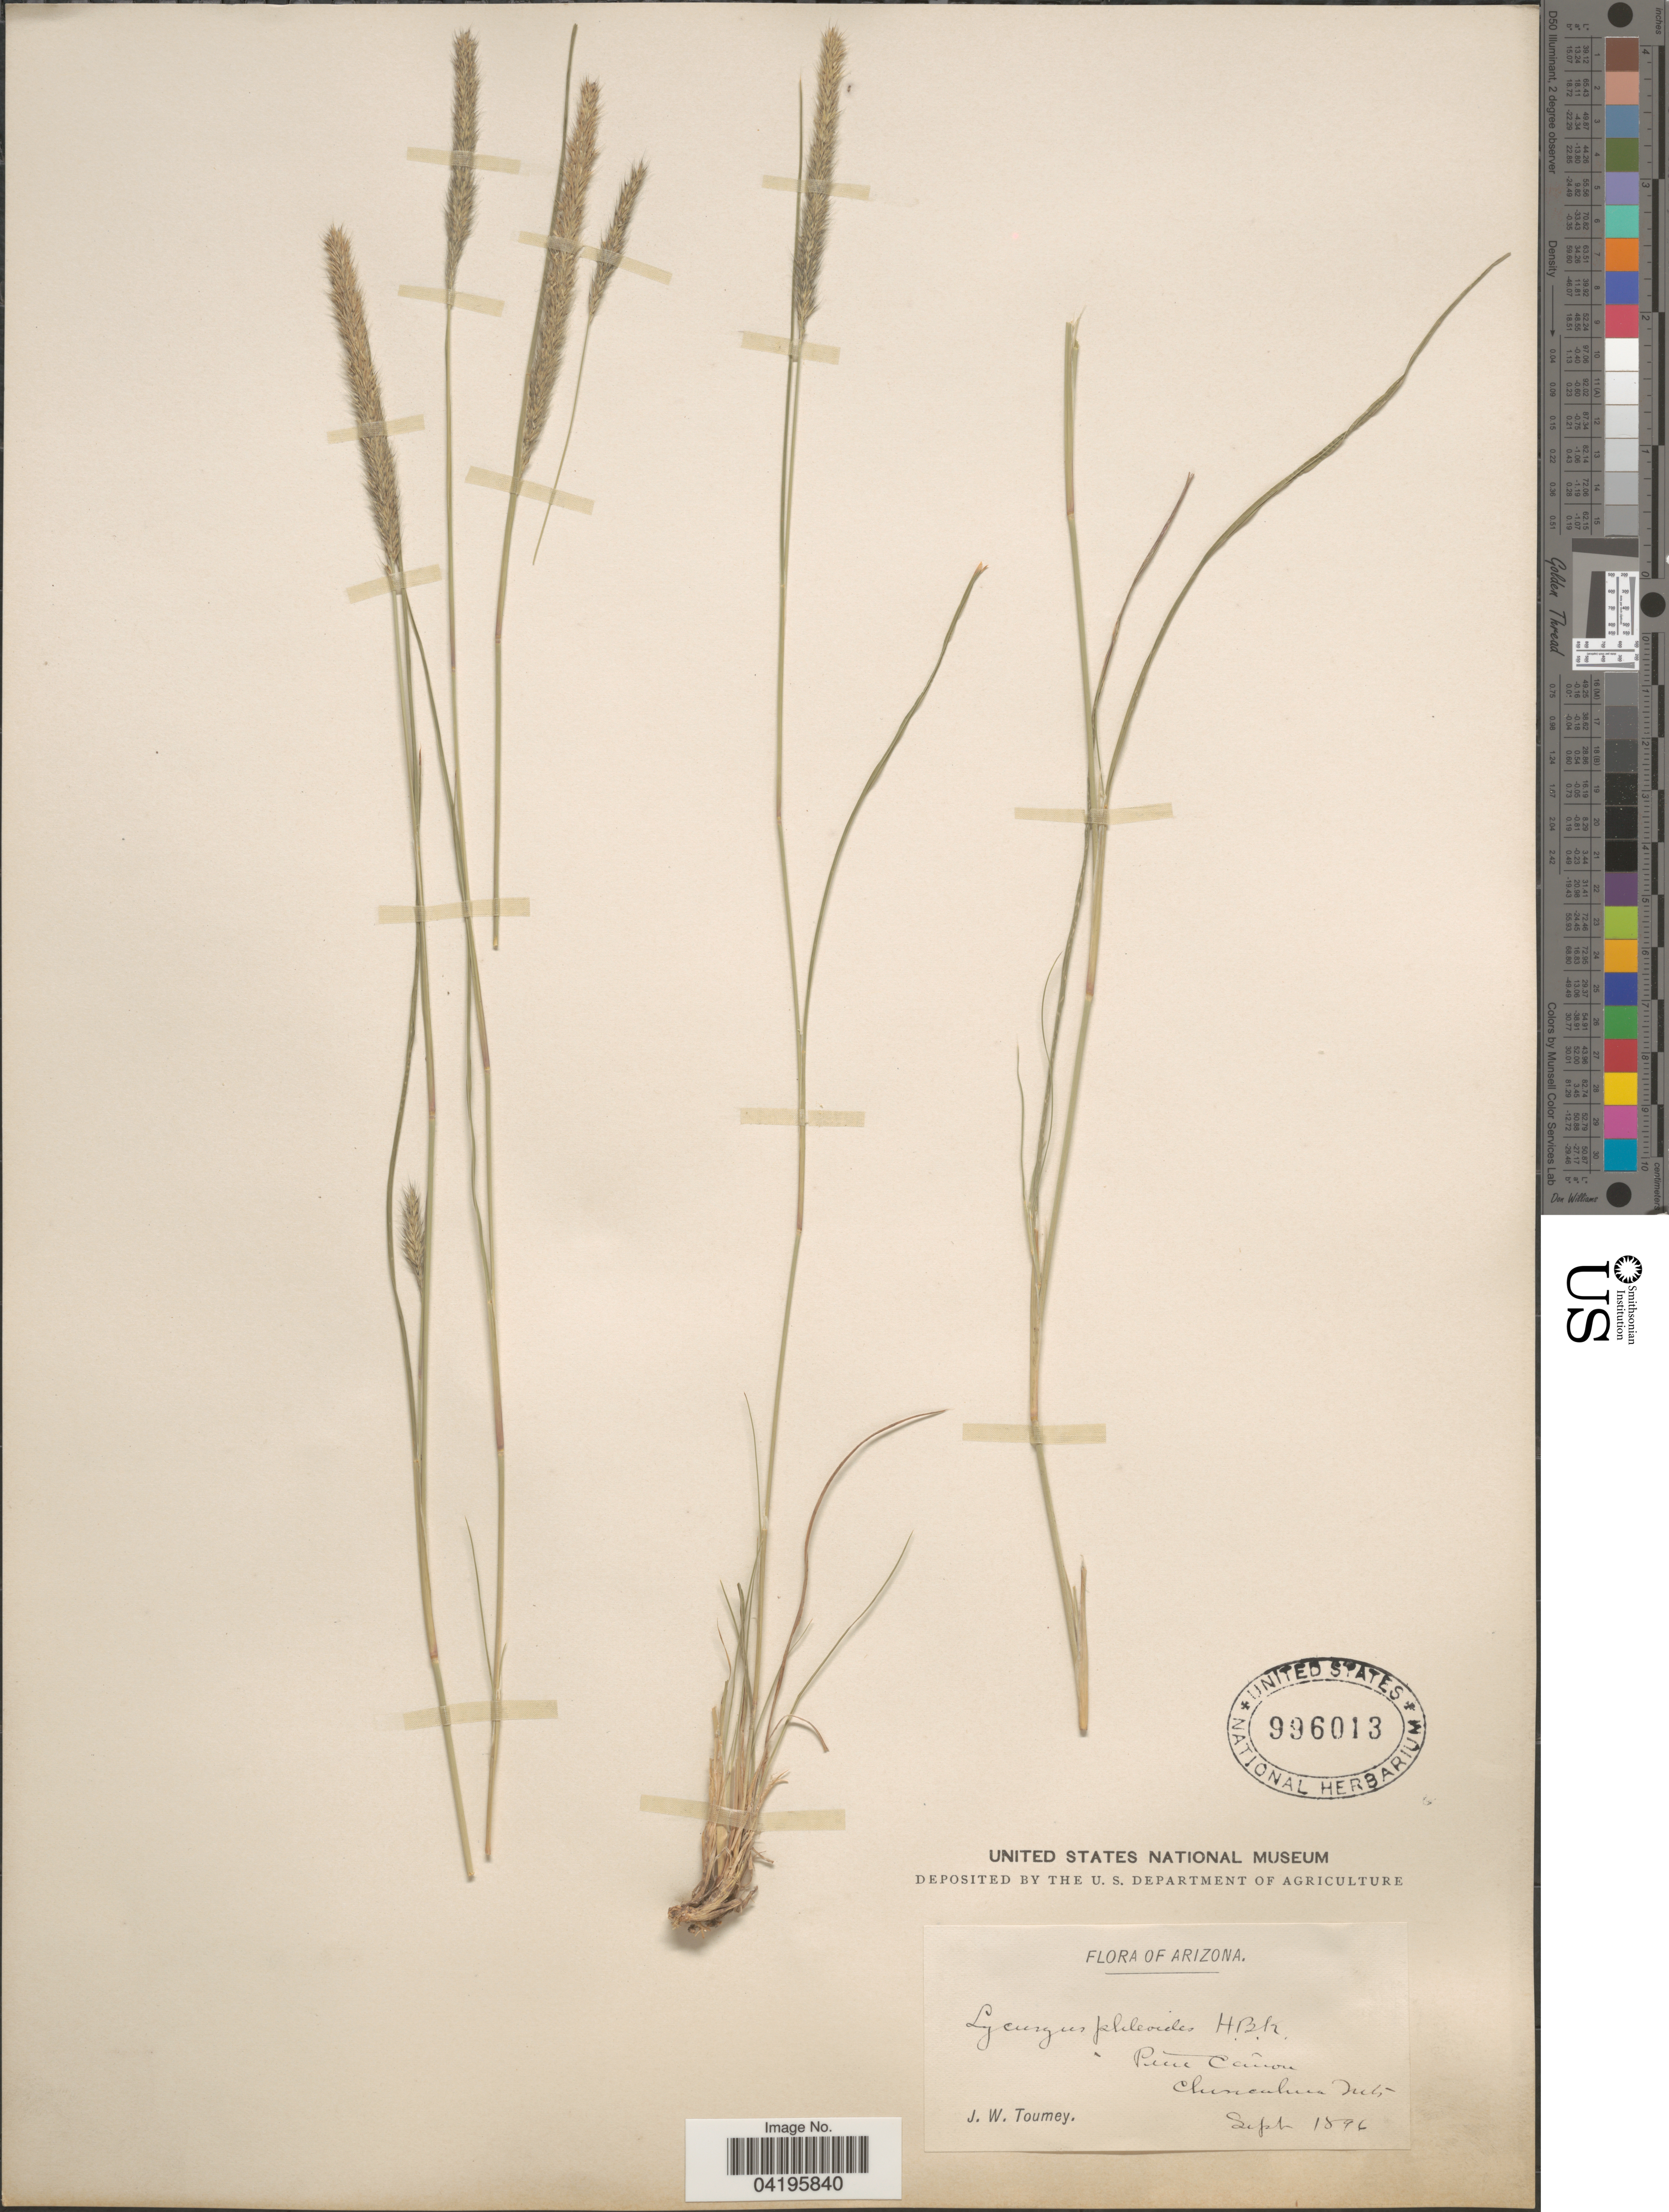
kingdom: Plantae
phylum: Tracheophyta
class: Liliopsida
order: Poales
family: Poaceae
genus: Muhlenbergia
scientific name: Muhlenbergia phleoides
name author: (Kunth) Columbus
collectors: J. W. Toumey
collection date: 1896-09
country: United States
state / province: Arizona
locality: Pine Cañon. Chiricahua Mts.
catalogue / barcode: US 996013